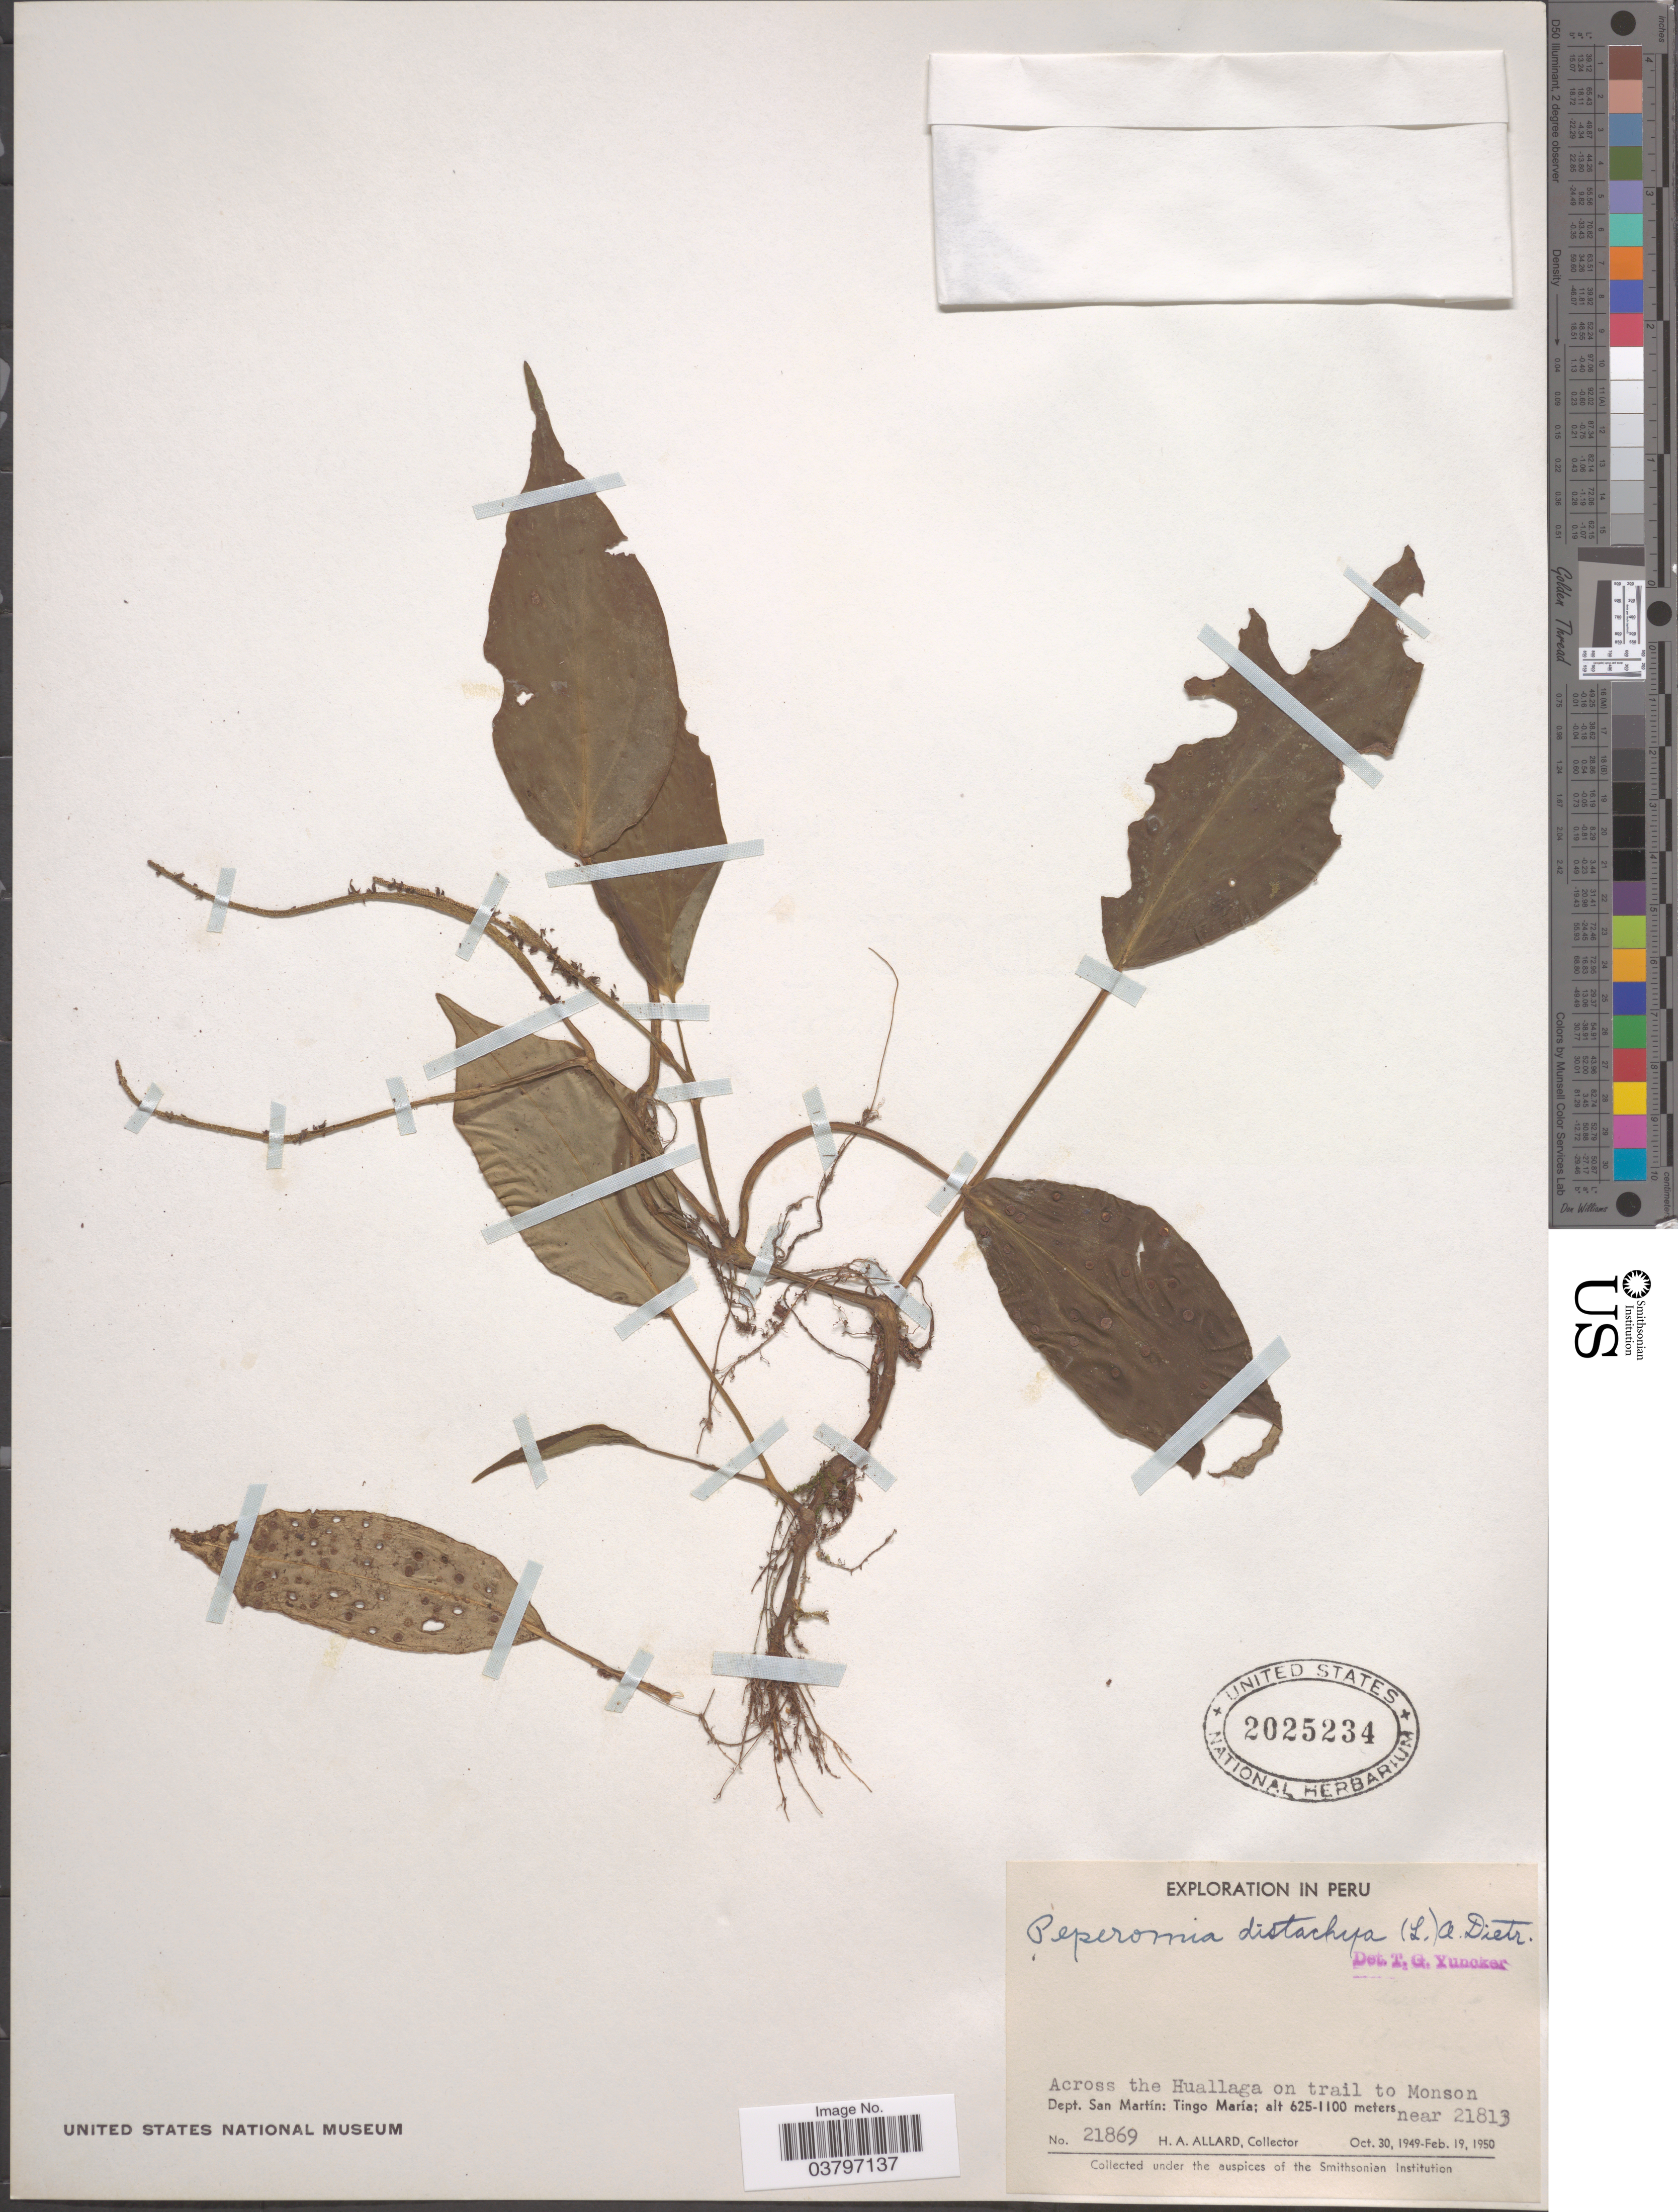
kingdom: Plantae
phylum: Tracheophyta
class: Magnoliopsida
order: Piperales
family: Piperaceae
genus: Peperomia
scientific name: Peperomia distachya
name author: (L.) A. Dietr.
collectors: H. A. Allard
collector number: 21869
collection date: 1949-10-30/1950-02-19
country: Peru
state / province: San Martín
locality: Across the Huallaga on trail to Monson. Dept. San Martín: Tingo María.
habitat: across the river on trail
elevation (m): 625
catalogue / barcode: US 2025234